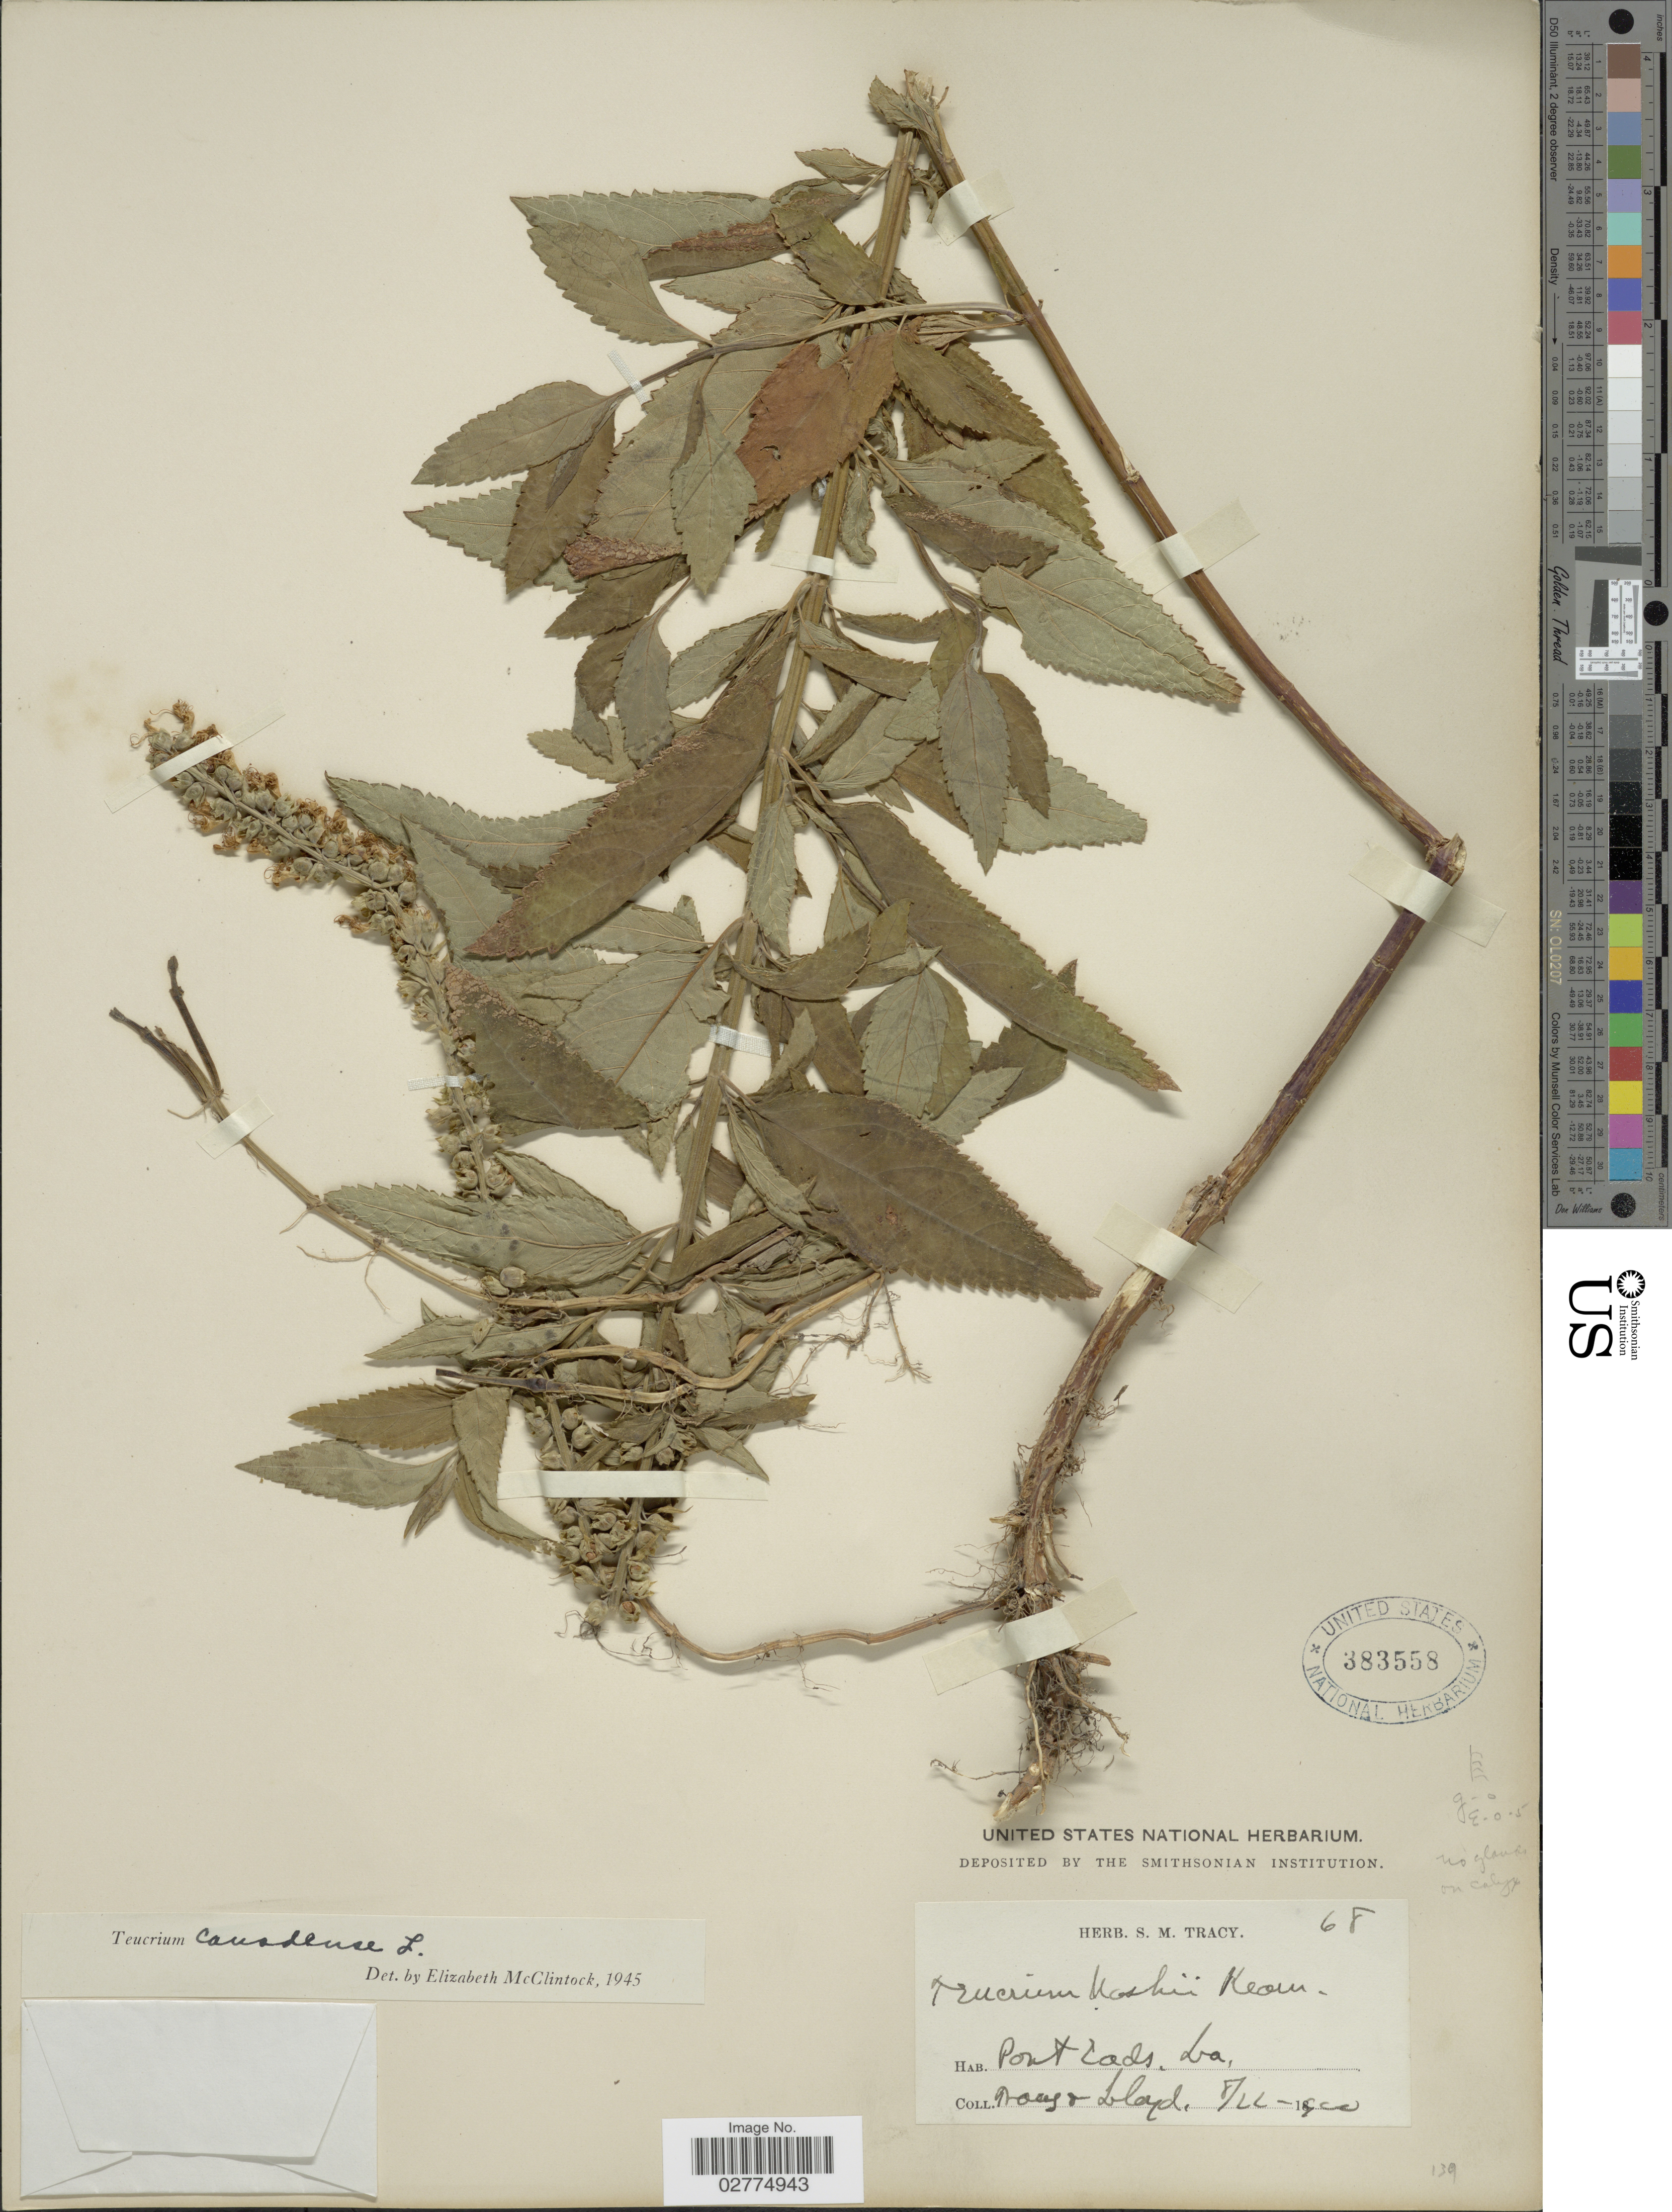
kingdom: Plantae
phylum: Tracheophyta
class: Magnoliopsida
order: Lamiales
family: Lamiaceae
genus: Teucrium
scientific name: Teucrium canadense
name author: L.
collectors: S. M. Tracy & -- Lloyd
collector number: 68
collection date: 1900-08-22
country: United States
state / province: Louisiana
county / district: Plaquemines Parish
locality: Port Eads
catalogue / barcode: US 383558